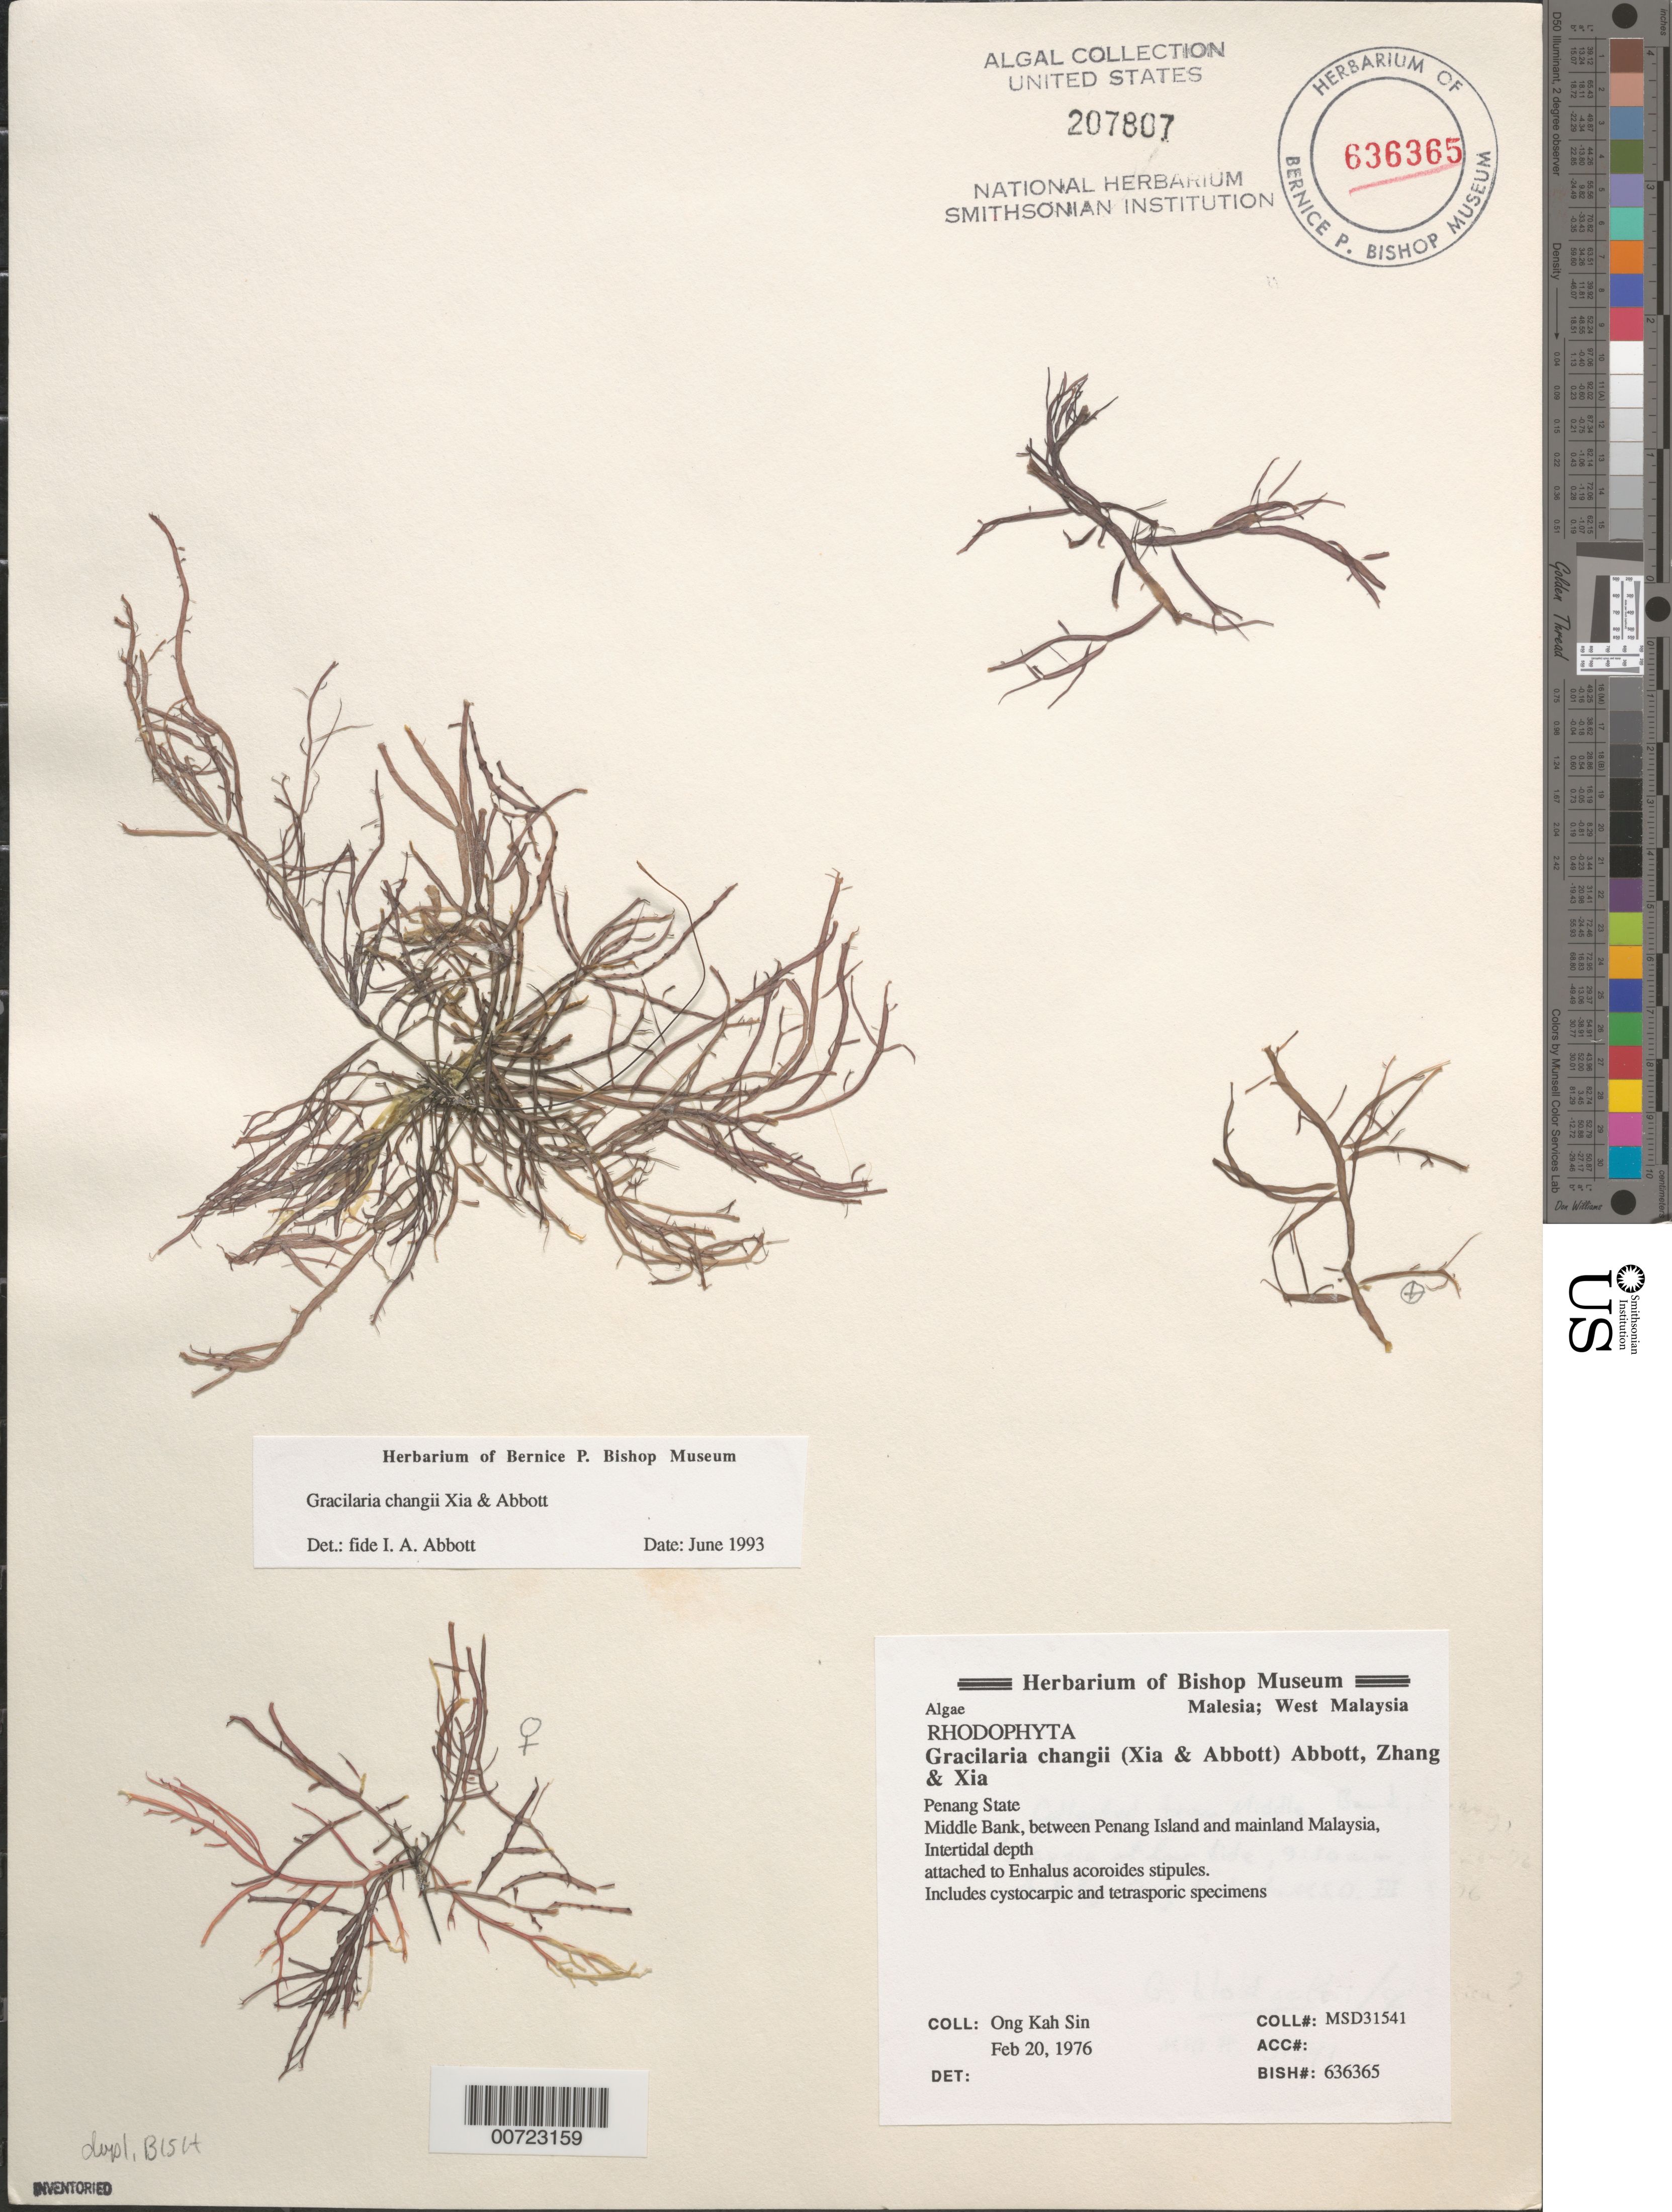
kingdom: Plantae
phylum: Rhodophyta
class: Florideophyceae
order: Gracilariales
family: Gracilariaceae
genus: Gracilaria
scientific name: Gracilaria changii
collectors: O. K. Sin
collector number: MSD 31541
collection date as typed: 20 Feb 1976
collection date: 1976-02-20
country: Malaysia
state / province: Pinang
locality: Middle Bank, between Penang Island and mainland Malaysia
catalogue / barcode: US 207807